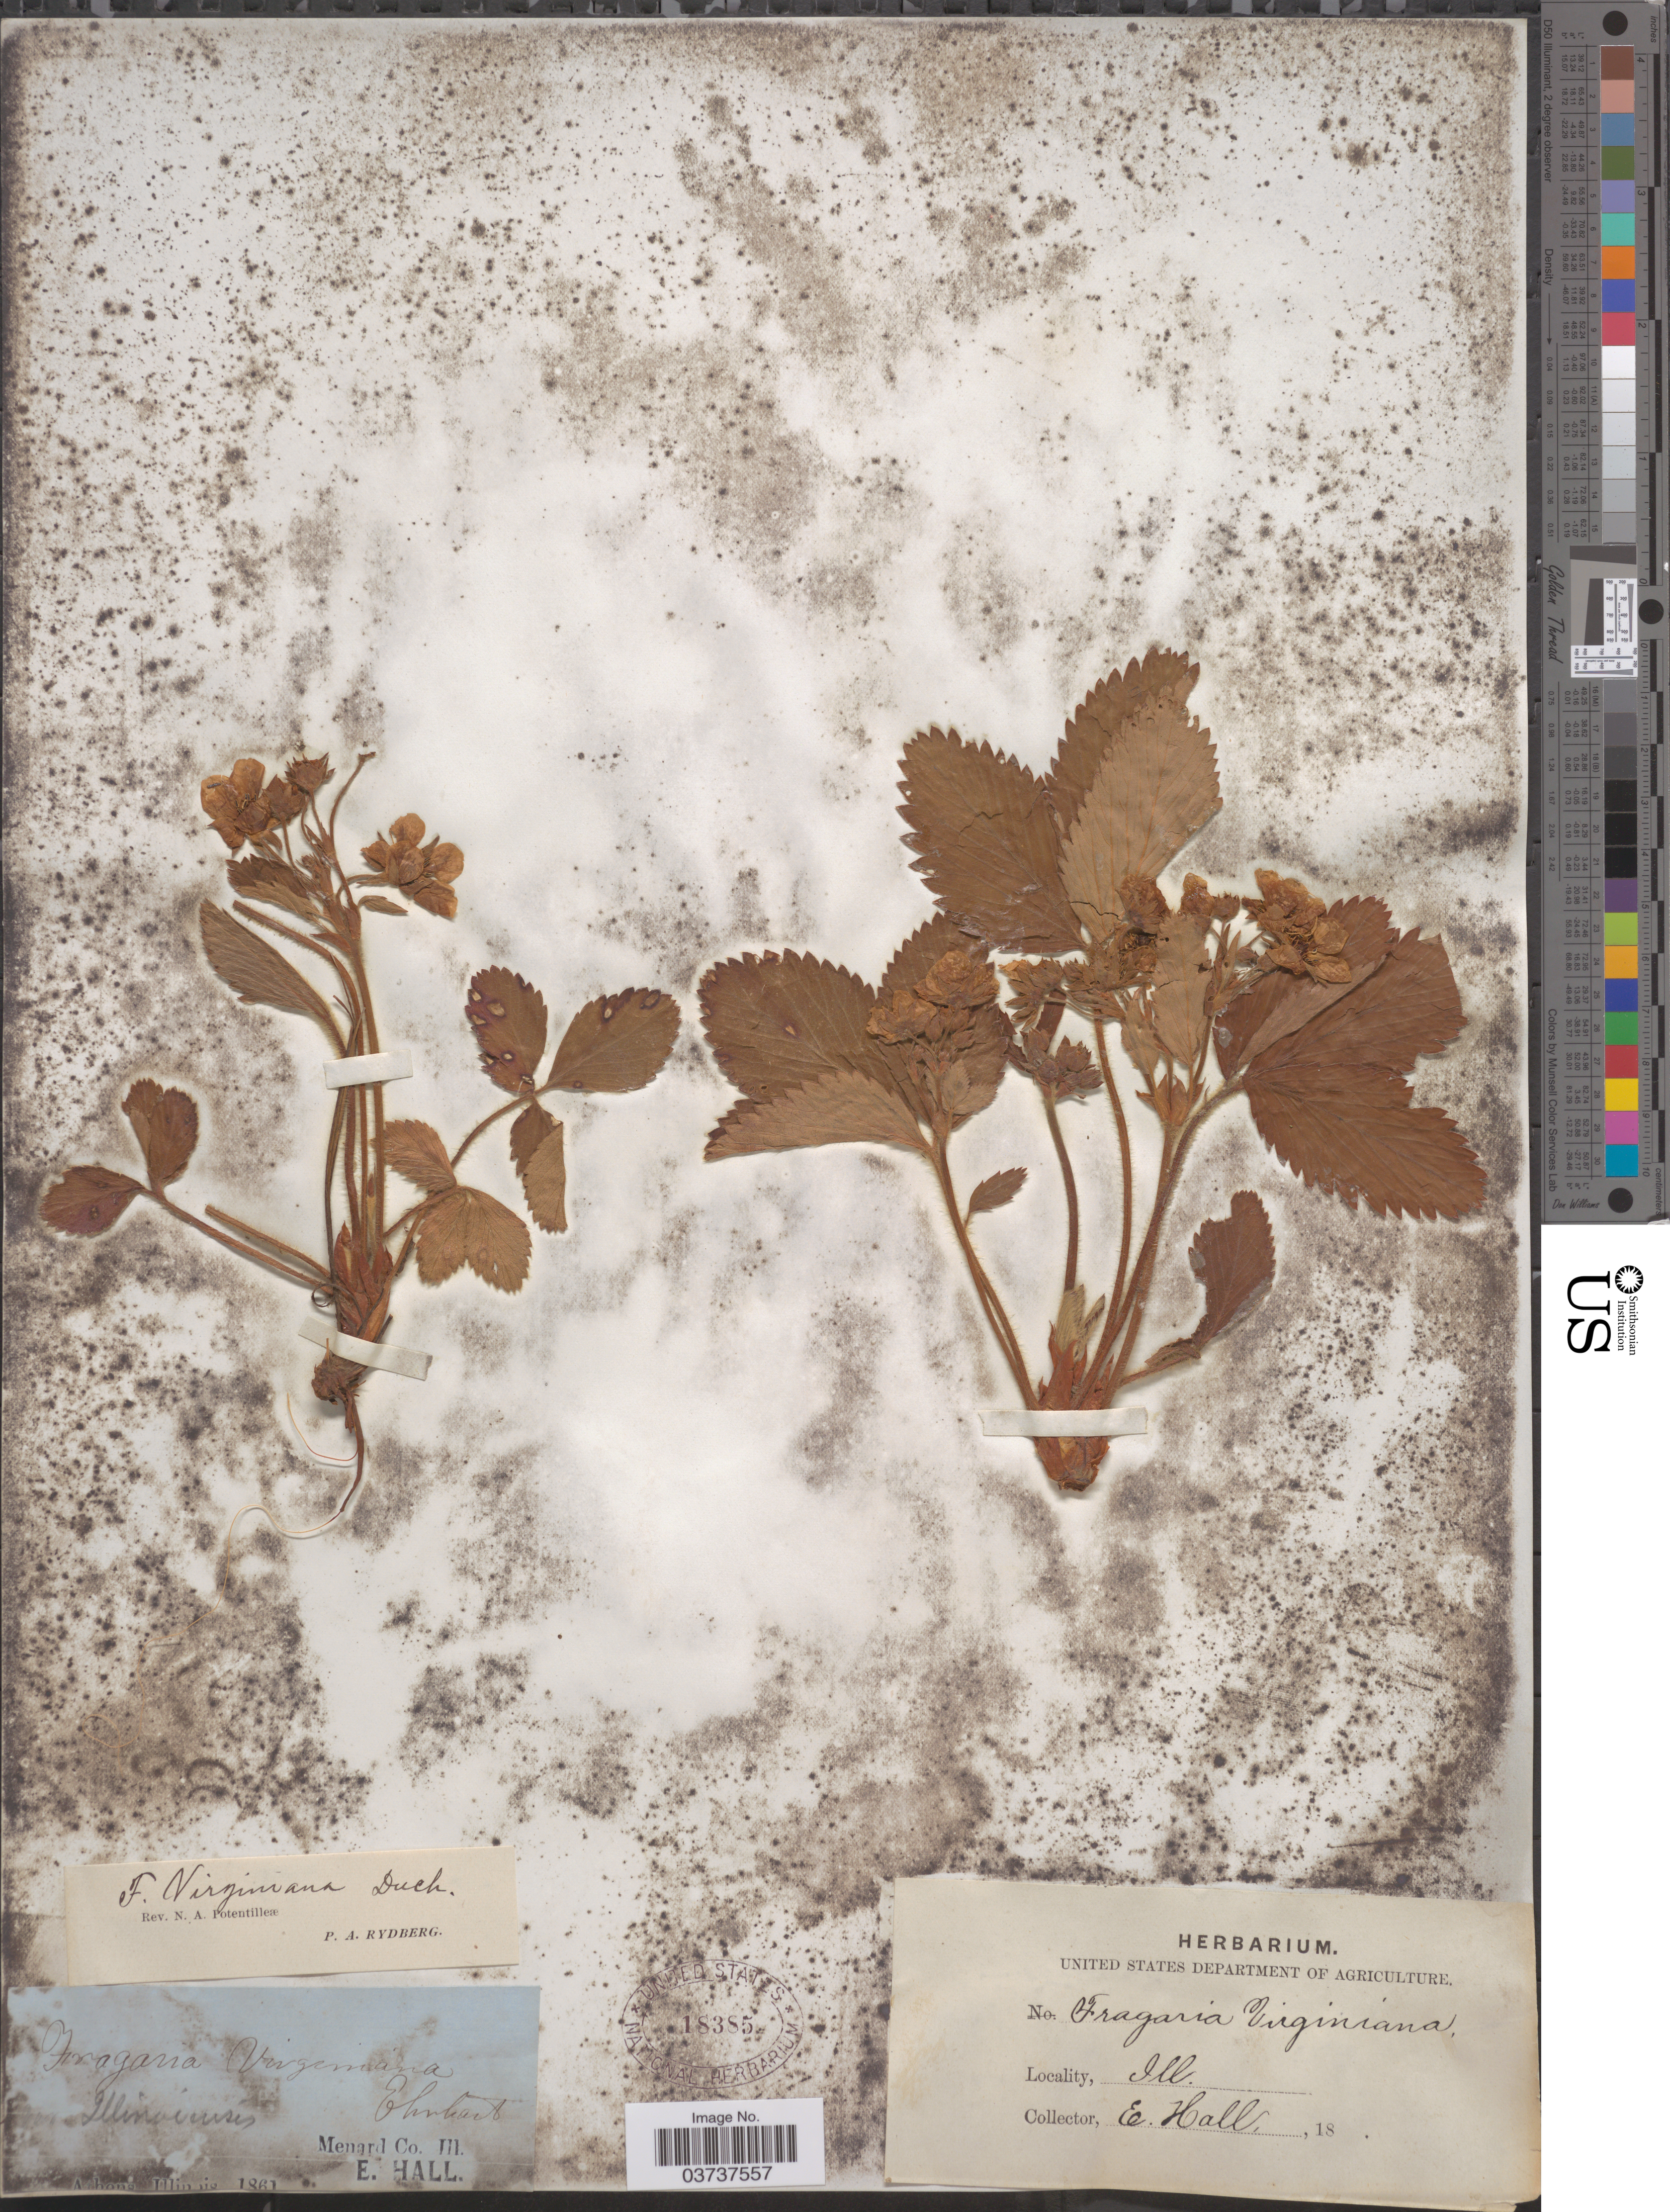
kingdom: Plantae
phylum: Tracheophyta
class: Magnoliopsida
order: Rosales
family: Rosaceae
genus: Fragaria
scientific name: Fragaria virginiana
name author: Mill.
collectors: E. Hall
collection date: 1861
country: United States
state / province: Illinois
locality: Menard Co.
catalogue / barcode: US 18385